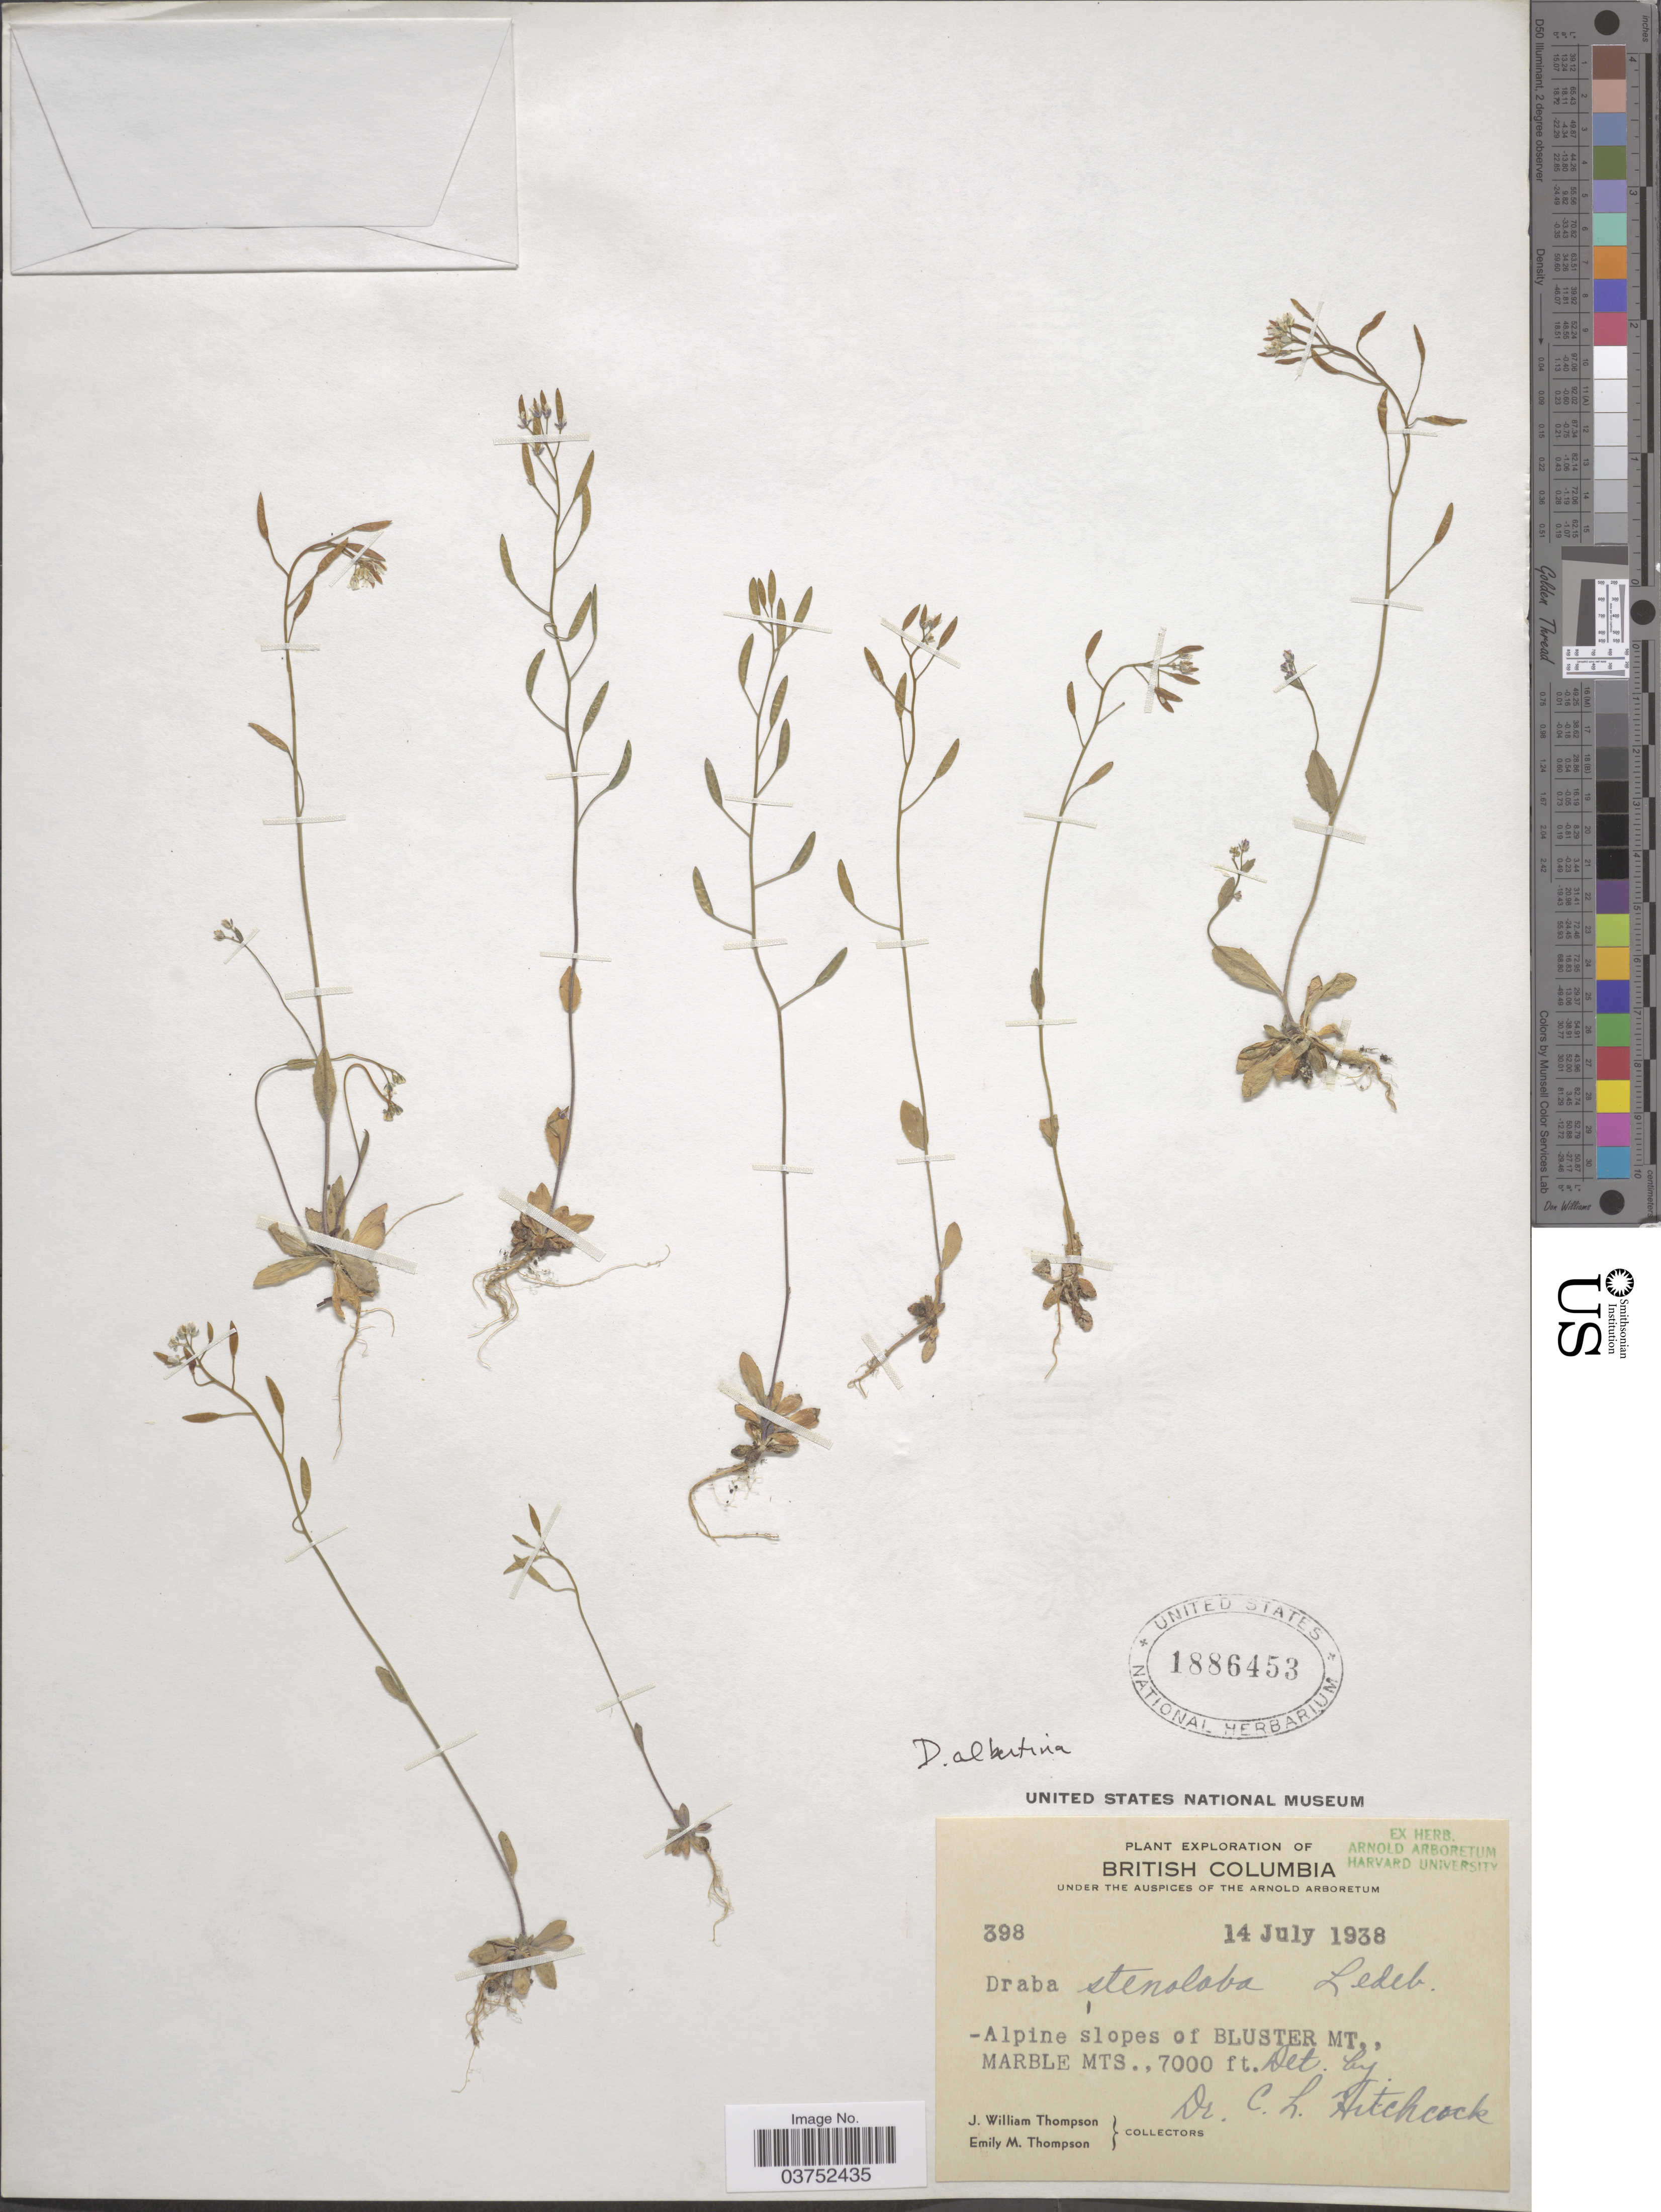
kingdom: Plantae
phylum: Tracheophyta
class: Magnoliopsida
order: Brassicales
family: Brassicaceae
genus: Draba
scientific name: Draba stenoloba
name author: Ledeb.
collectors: J. W. Thompson & E. M. Thompson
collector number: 398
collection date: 1938-07-14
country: Canada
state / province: British Columbia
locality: Alpine slopes of Bluster Mt., Marble Mts.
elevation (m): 2134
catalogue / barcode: US 1886453